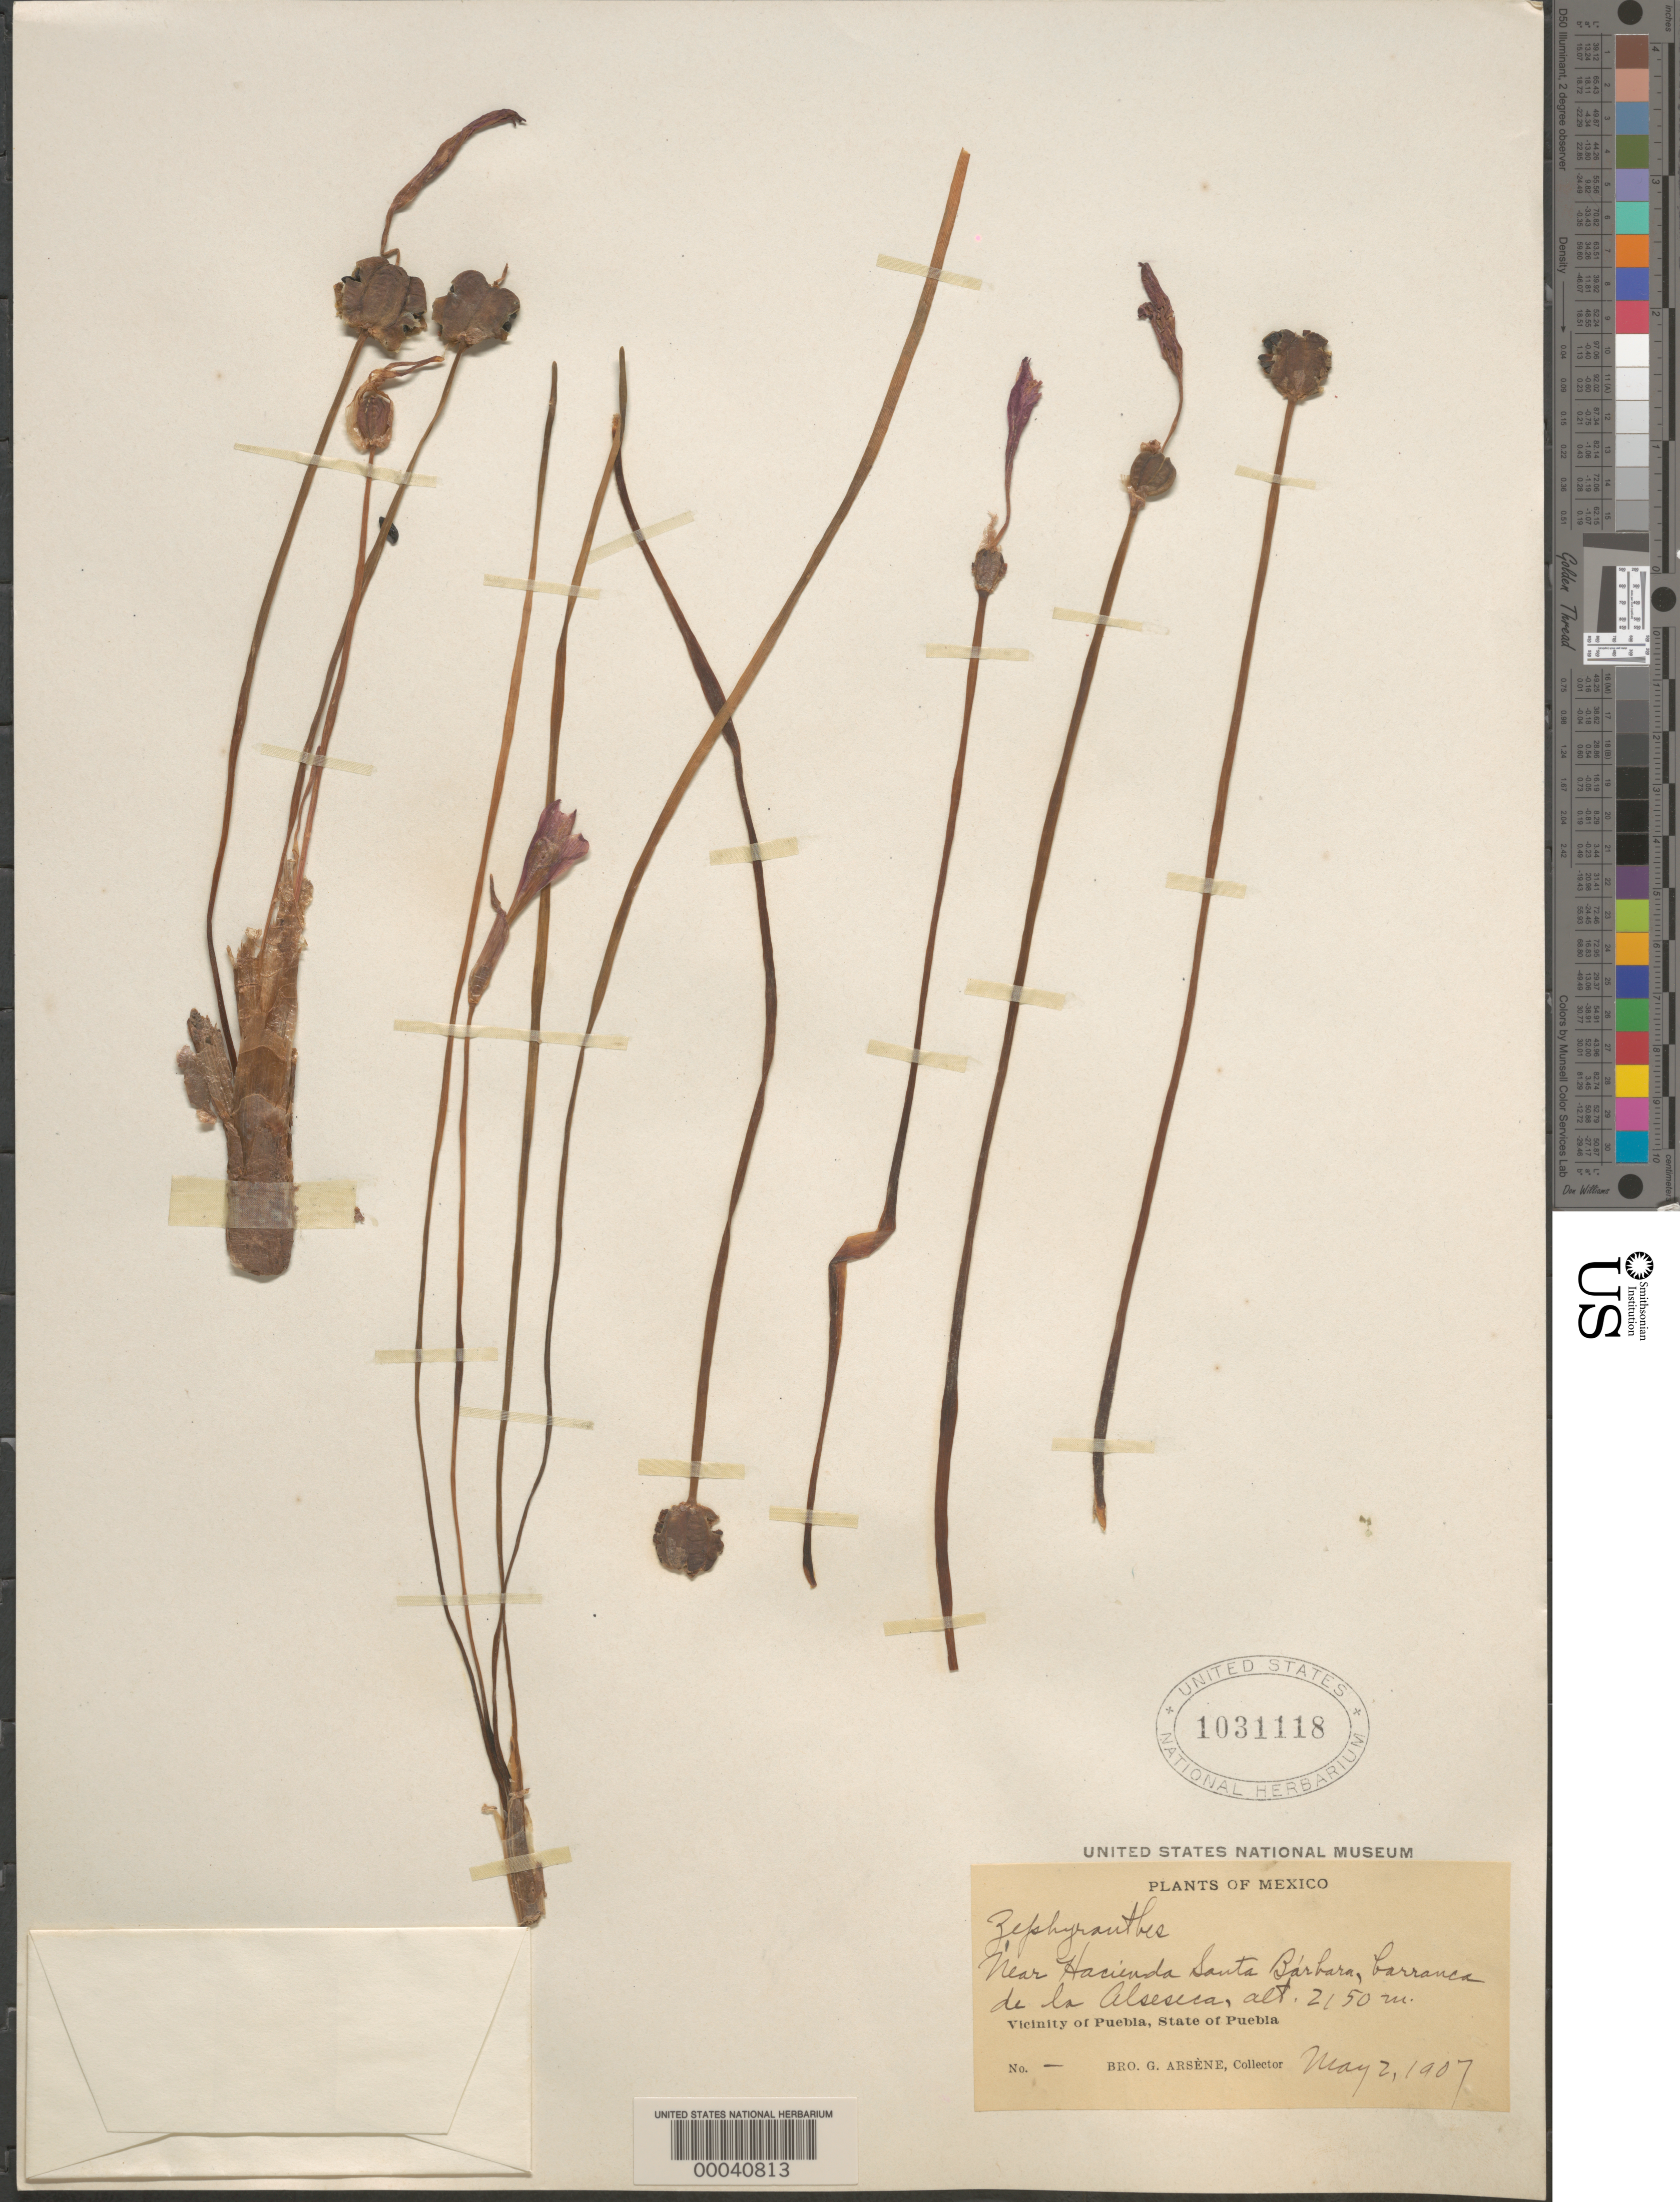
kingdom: Plantae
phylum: Tracheophyta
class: Liliopsida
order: Asparagales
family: Amaryllidaceae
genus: Zephyranthes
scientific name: Zephyranthes sp.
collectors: Bro. G. Arsène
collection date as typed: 02 May 1907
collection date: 1907-05-02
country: Mexico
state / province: Puebla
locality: Vicinity of Puebla, near hacienda santa barbara, barranca de la alseseca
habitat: Barranca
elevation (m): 2150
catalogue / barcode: US 1031118